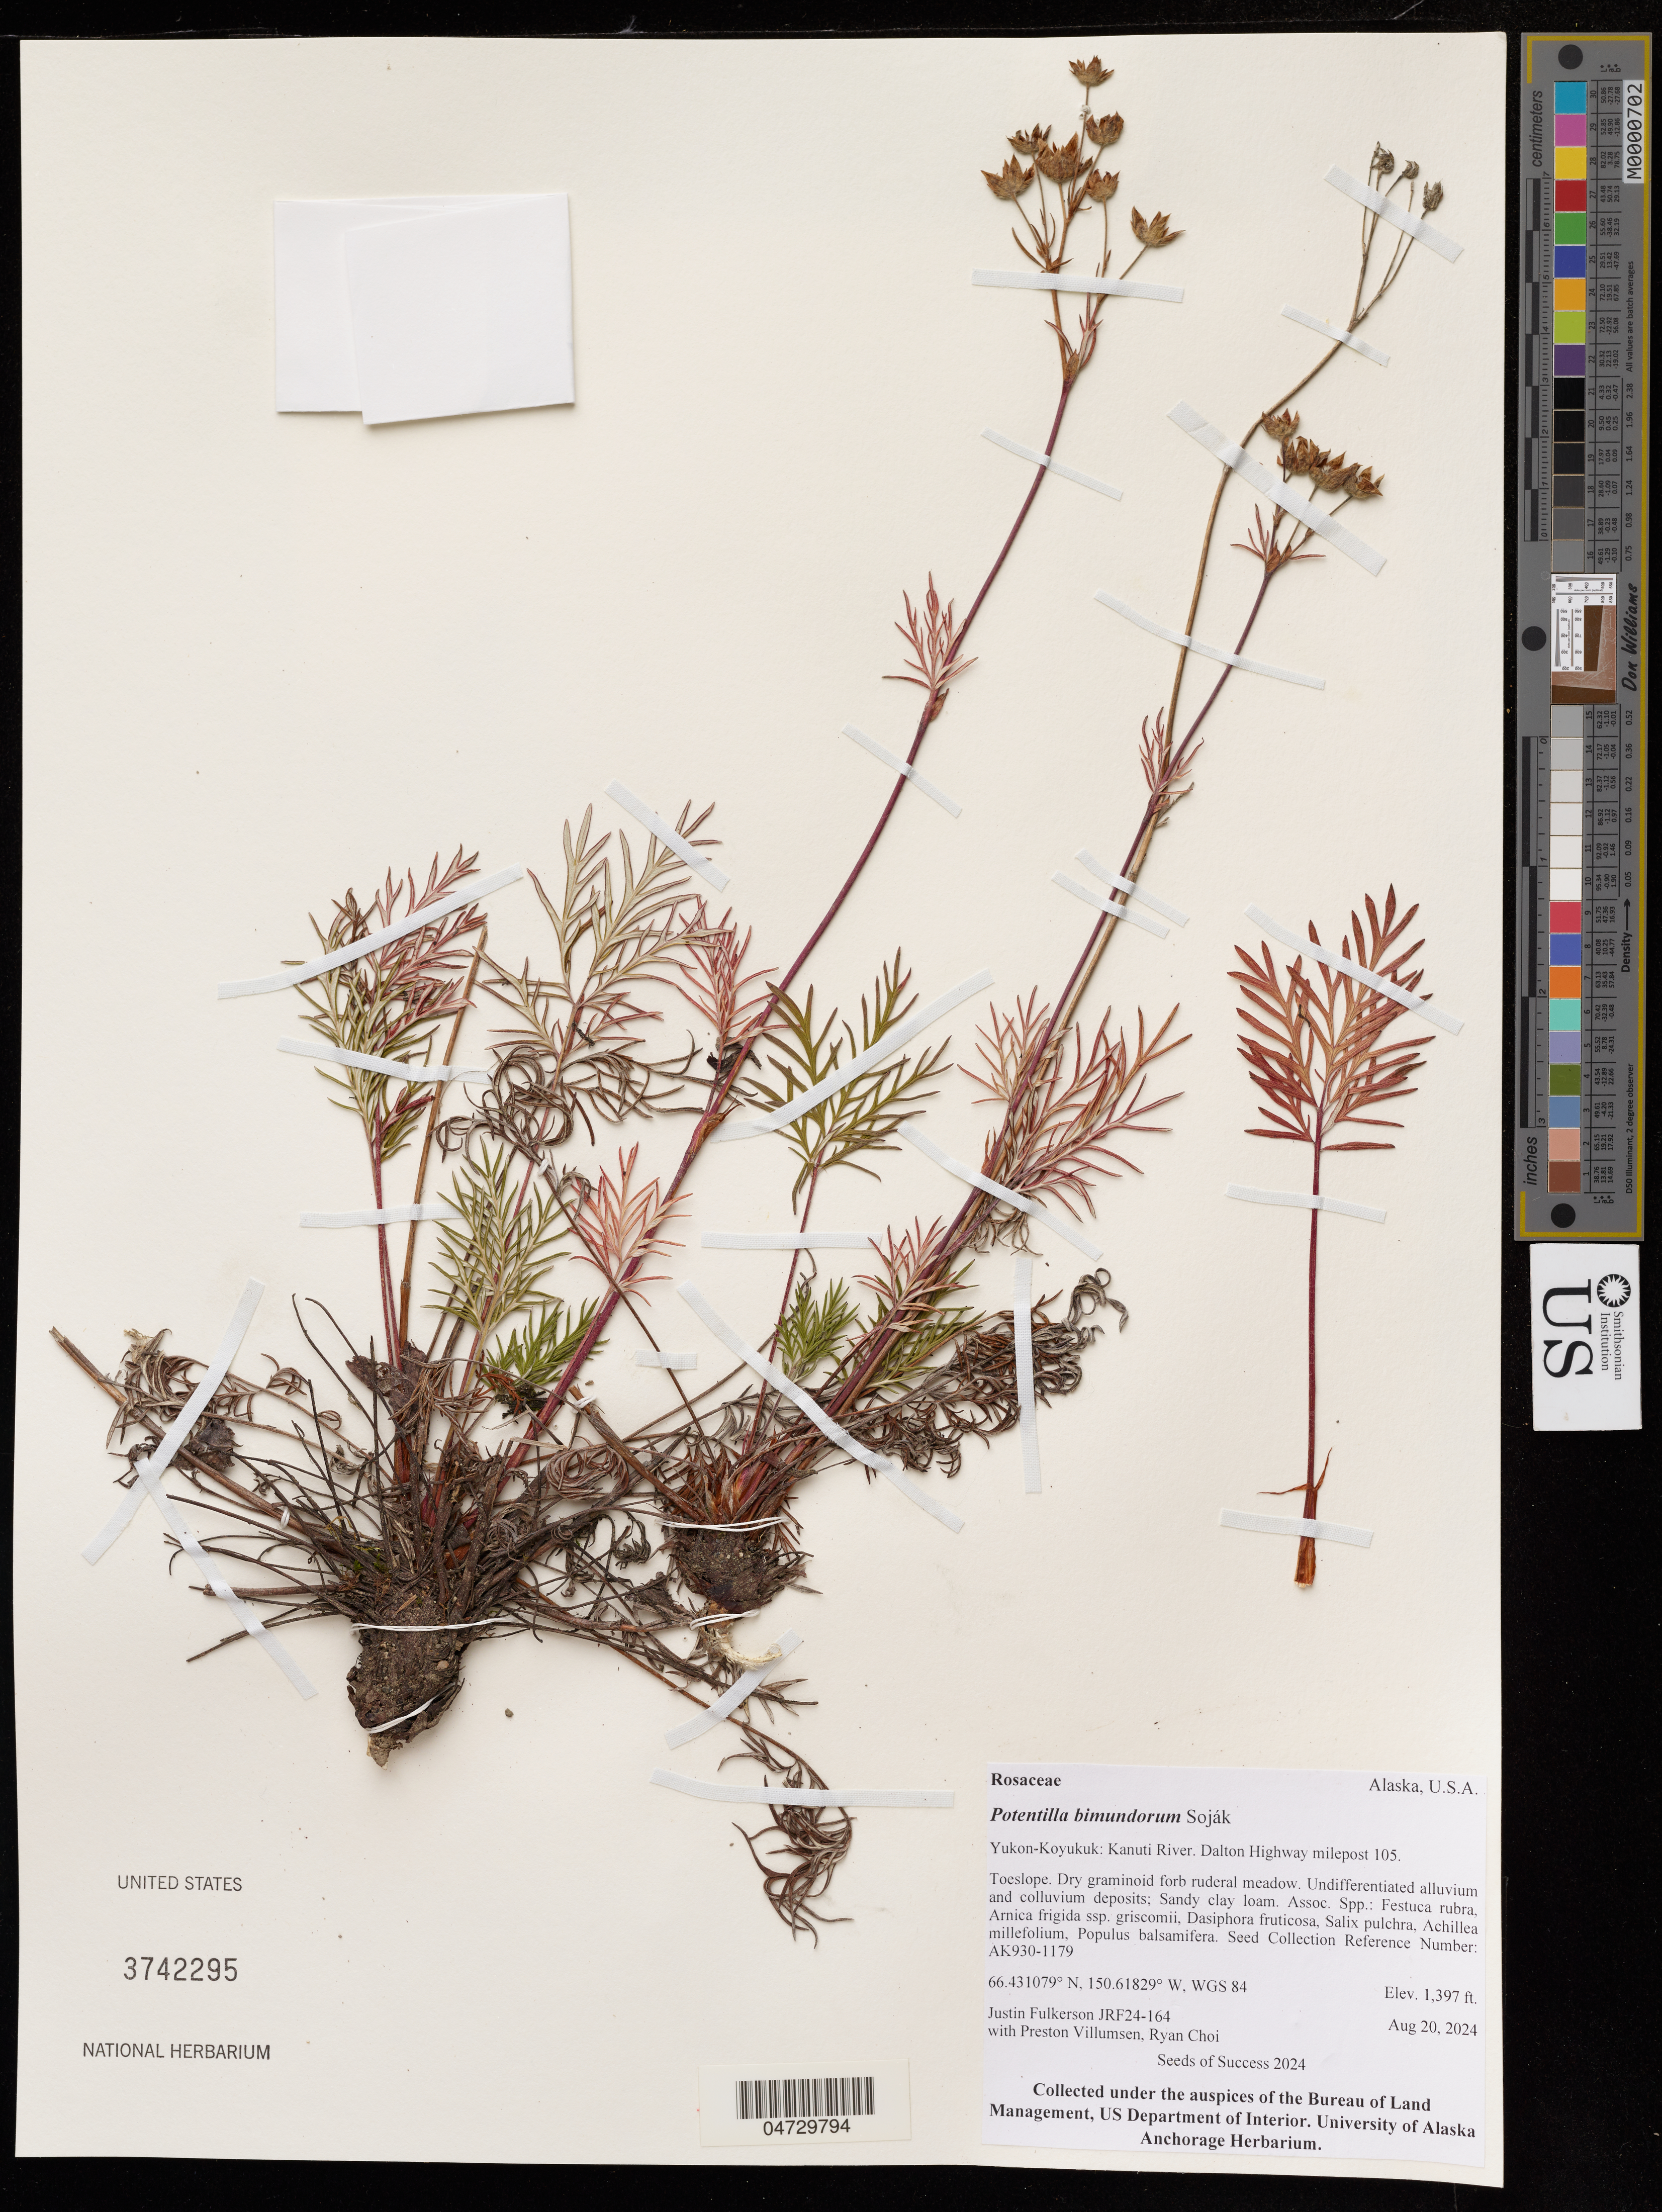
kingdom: Plantae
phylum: Tracheophyta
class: Magnoliopsida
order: Rosales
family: Rosaceae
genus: Potentilla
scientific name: Potentilla bimundorum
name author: Soják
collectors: J. Fulkerson, P. Villumsen & R. Choi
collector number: JRF24-164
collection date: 2024-08-20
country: United States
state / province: Alaska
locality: Yukon-Koyukuk: Kanuti River, Dalton Highway milepost 105.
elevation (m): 426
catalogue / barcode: US 3742295